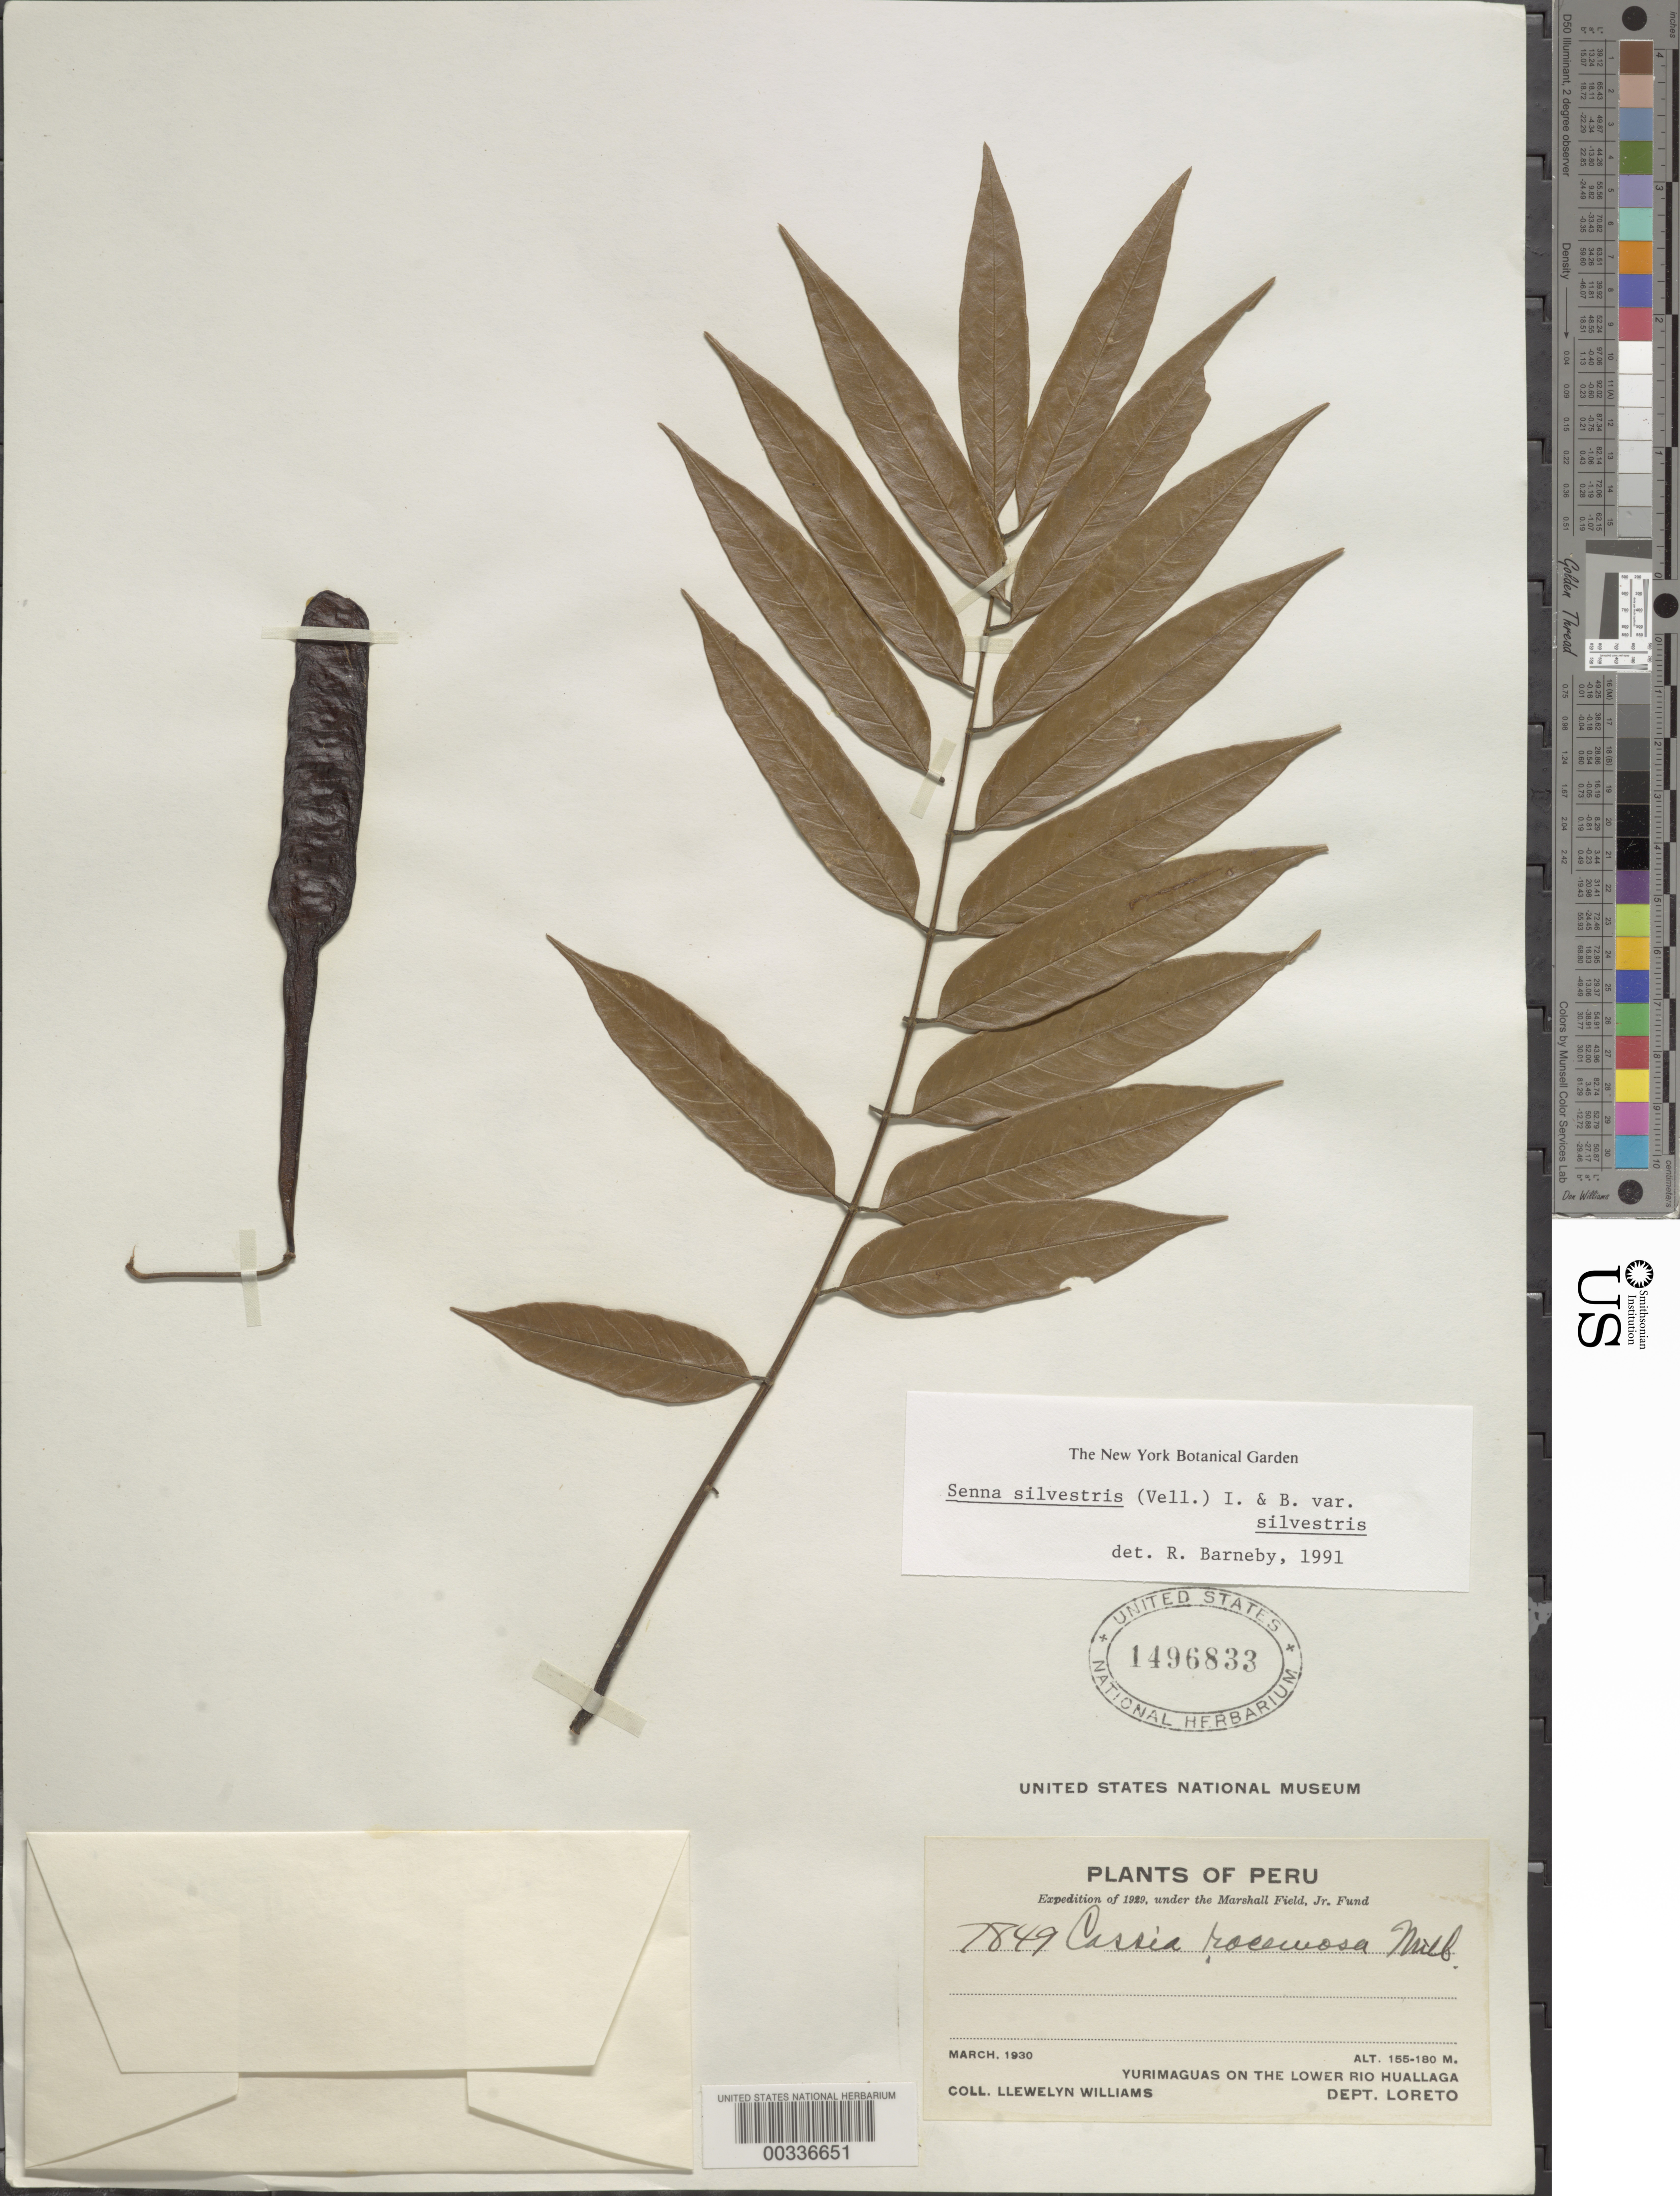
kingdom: Plantae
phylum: Tracheophyta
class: Magnoliopsida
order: Fabales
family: Fabaceae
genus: Senna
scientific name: Senna silvestris var. silvestris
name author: (Vell.) H.S. Irwin & Barneby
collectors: Ll. Williams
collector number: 7849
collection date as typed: Mar 1930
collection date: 1930-03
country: Peru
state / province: Loreto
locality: Yurimaguas on the lower rio huallaga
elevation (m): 155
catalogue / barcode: US 1496833